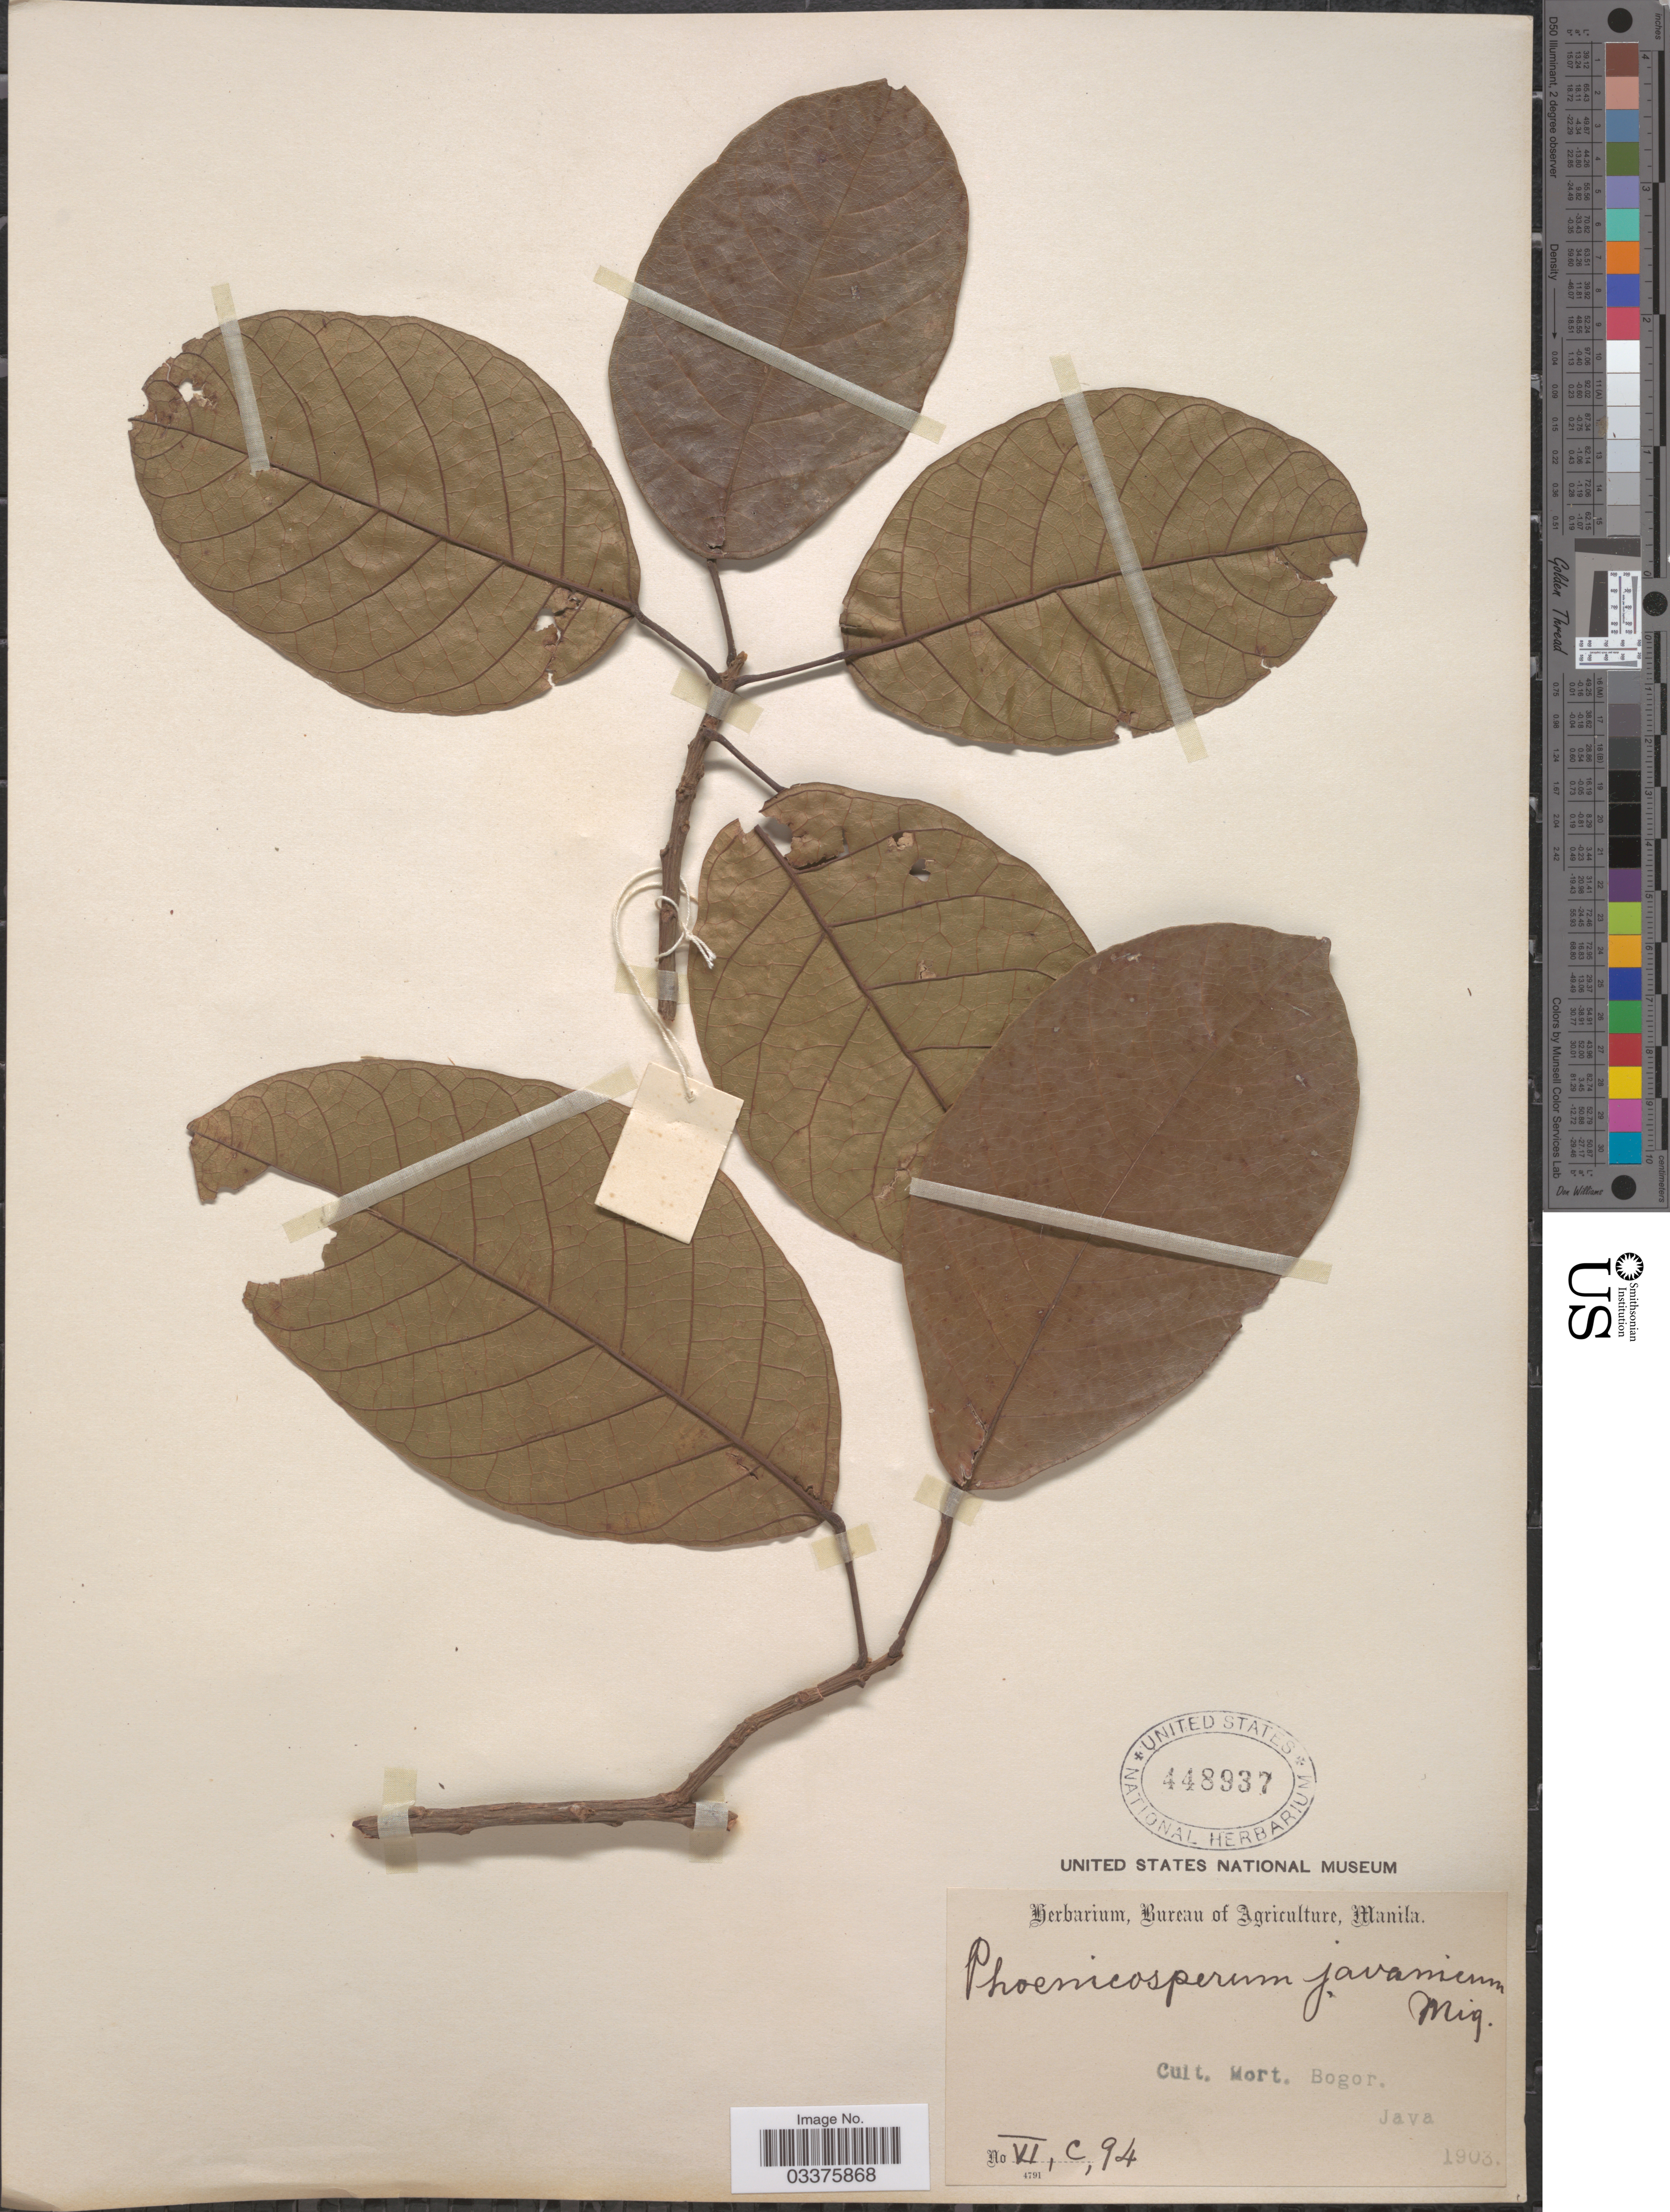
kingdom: Plantae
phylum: Tracheophyta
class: Magnoliopsida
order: Oxalidales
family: Elaeocarpaceae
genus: Sloanea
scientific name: Sloanea javanica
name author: (Miq.) Szyzyl.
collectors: ex Herb. Bur. Agric. Manila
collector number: VI,C,94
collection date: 1903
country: Indonesia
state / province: Java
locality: Cult. Hort. Bogot.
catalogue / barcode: US 448937